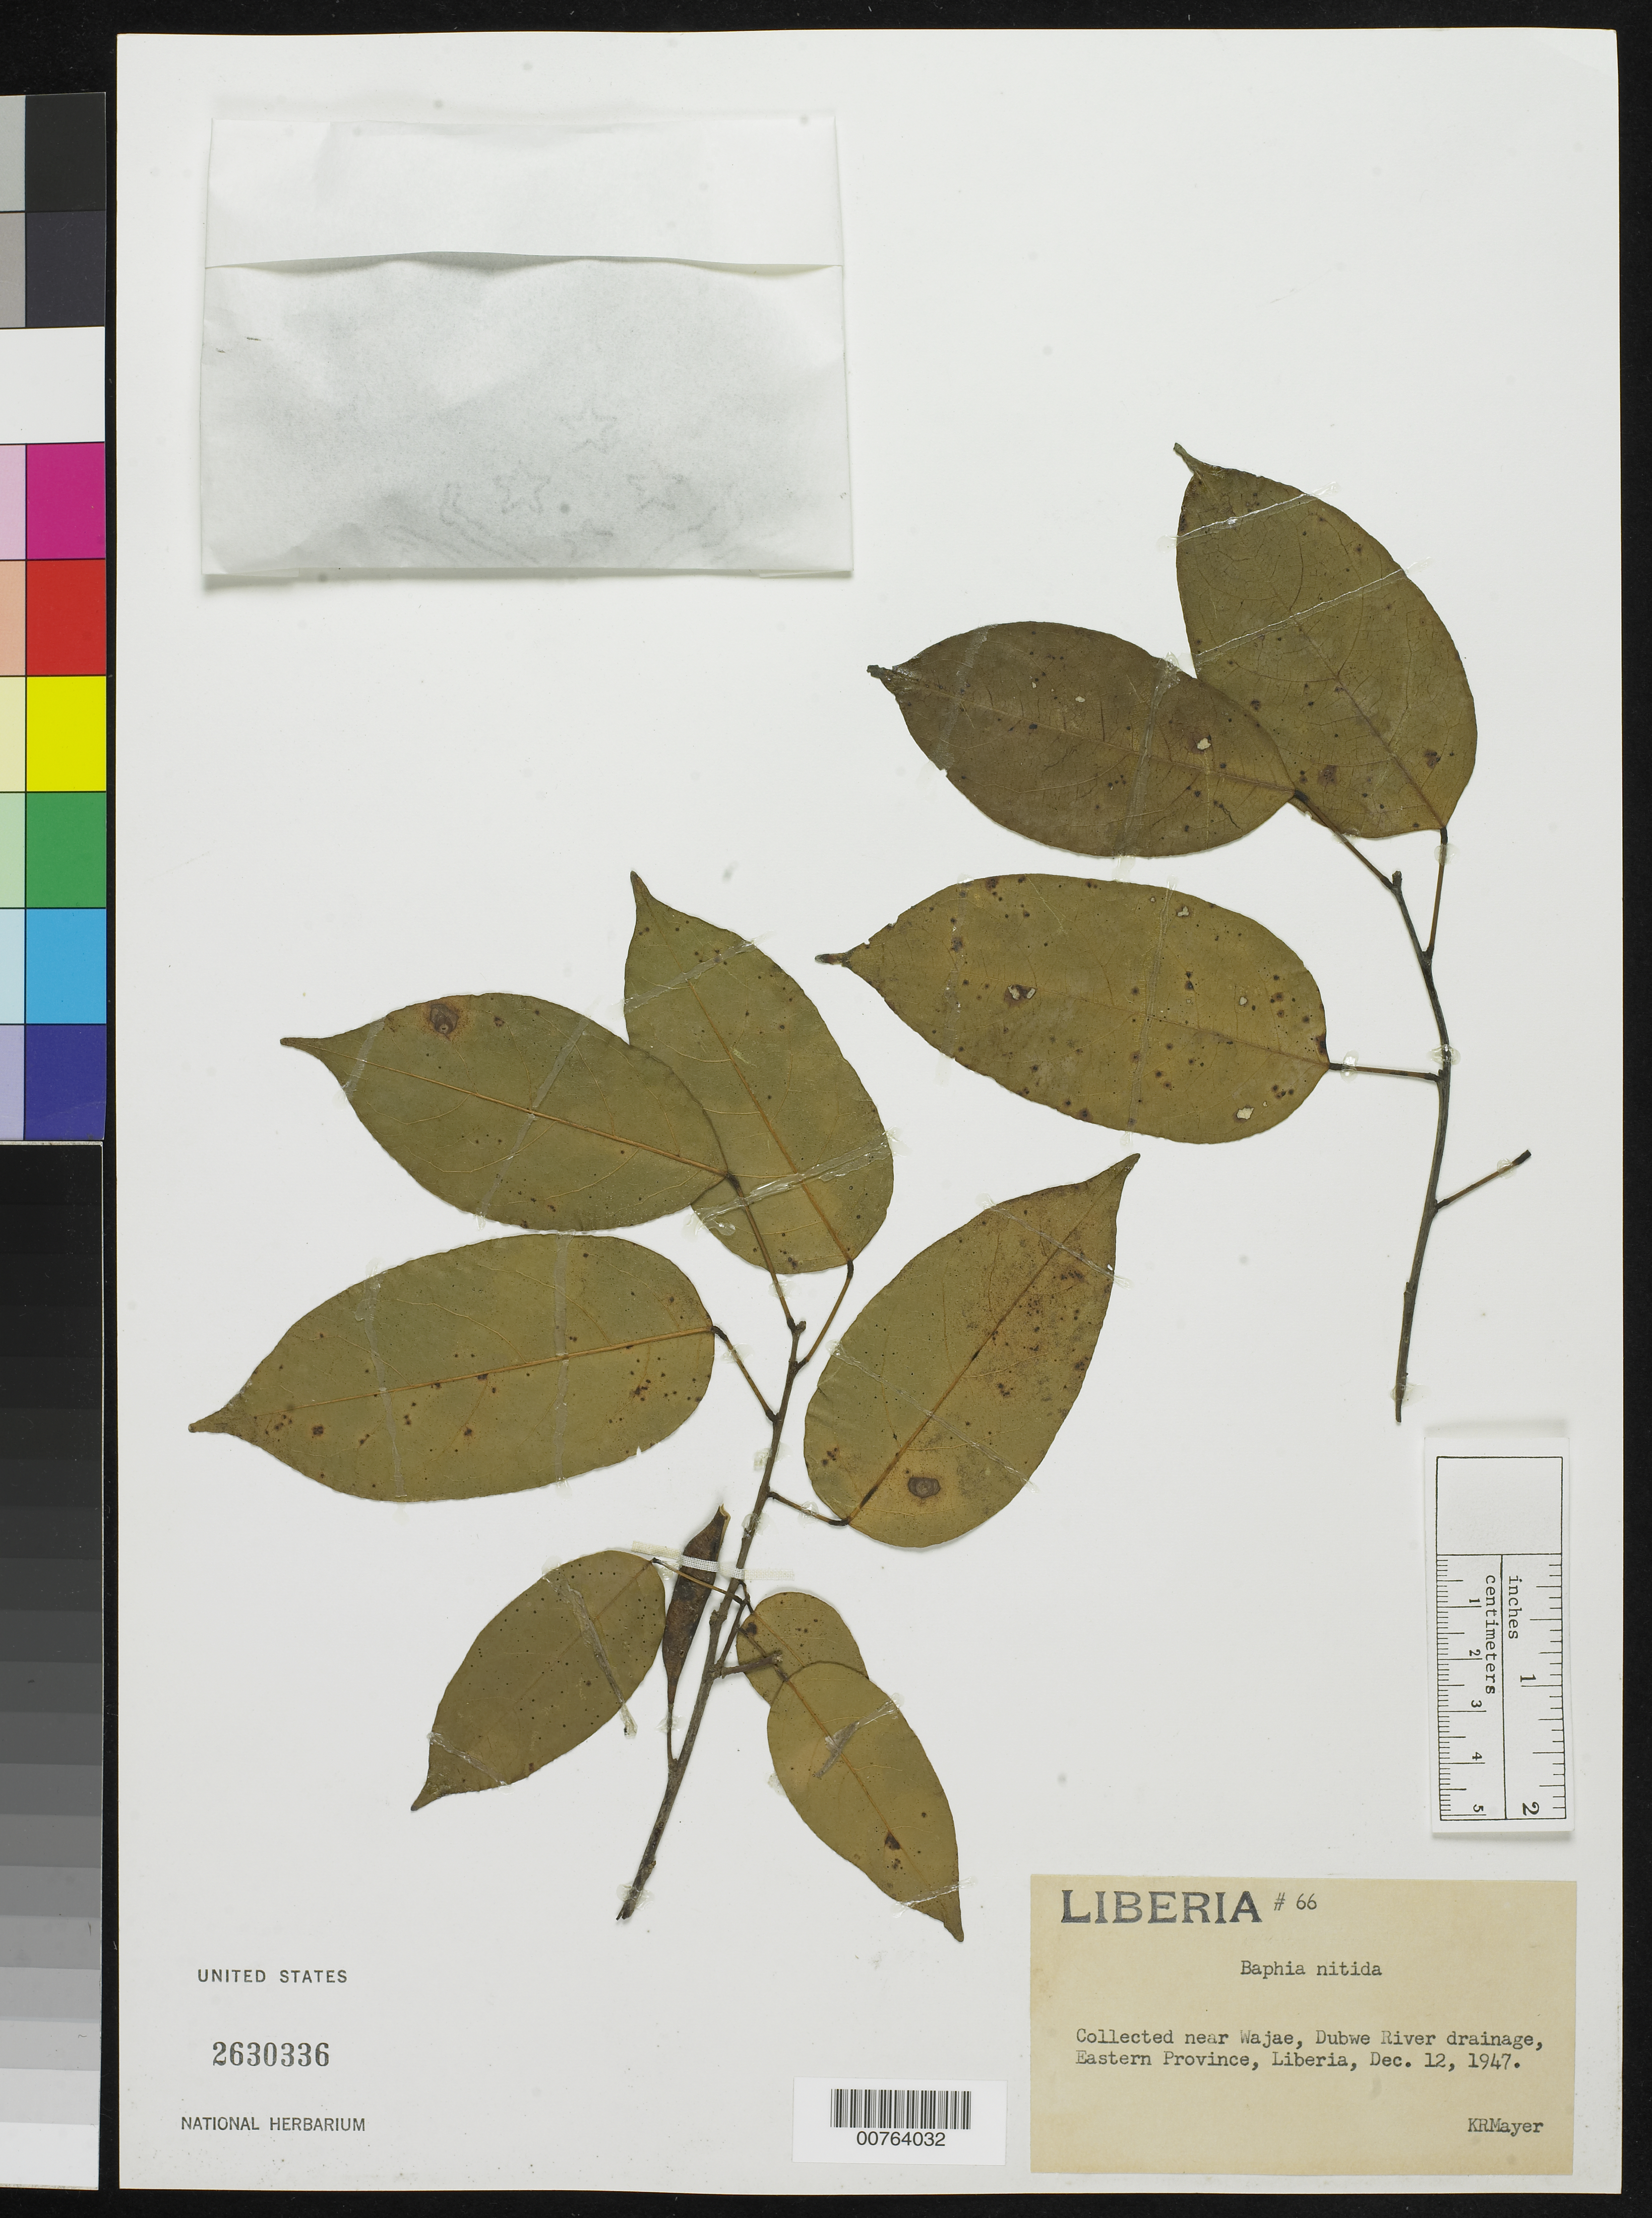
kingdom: Plantae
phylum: Tracheophyta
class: Magnoliopsida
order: Fabales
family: Fabaceae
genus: Baphia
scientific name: Baphia nitida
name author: Lodd.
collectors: K. R. Mayer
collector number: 66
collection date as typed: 12 Dec 1947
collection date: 1947-12-12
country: Liberia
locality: Eastern Province: Dubwe River drainage, near Wajae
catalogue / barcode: US 2630336